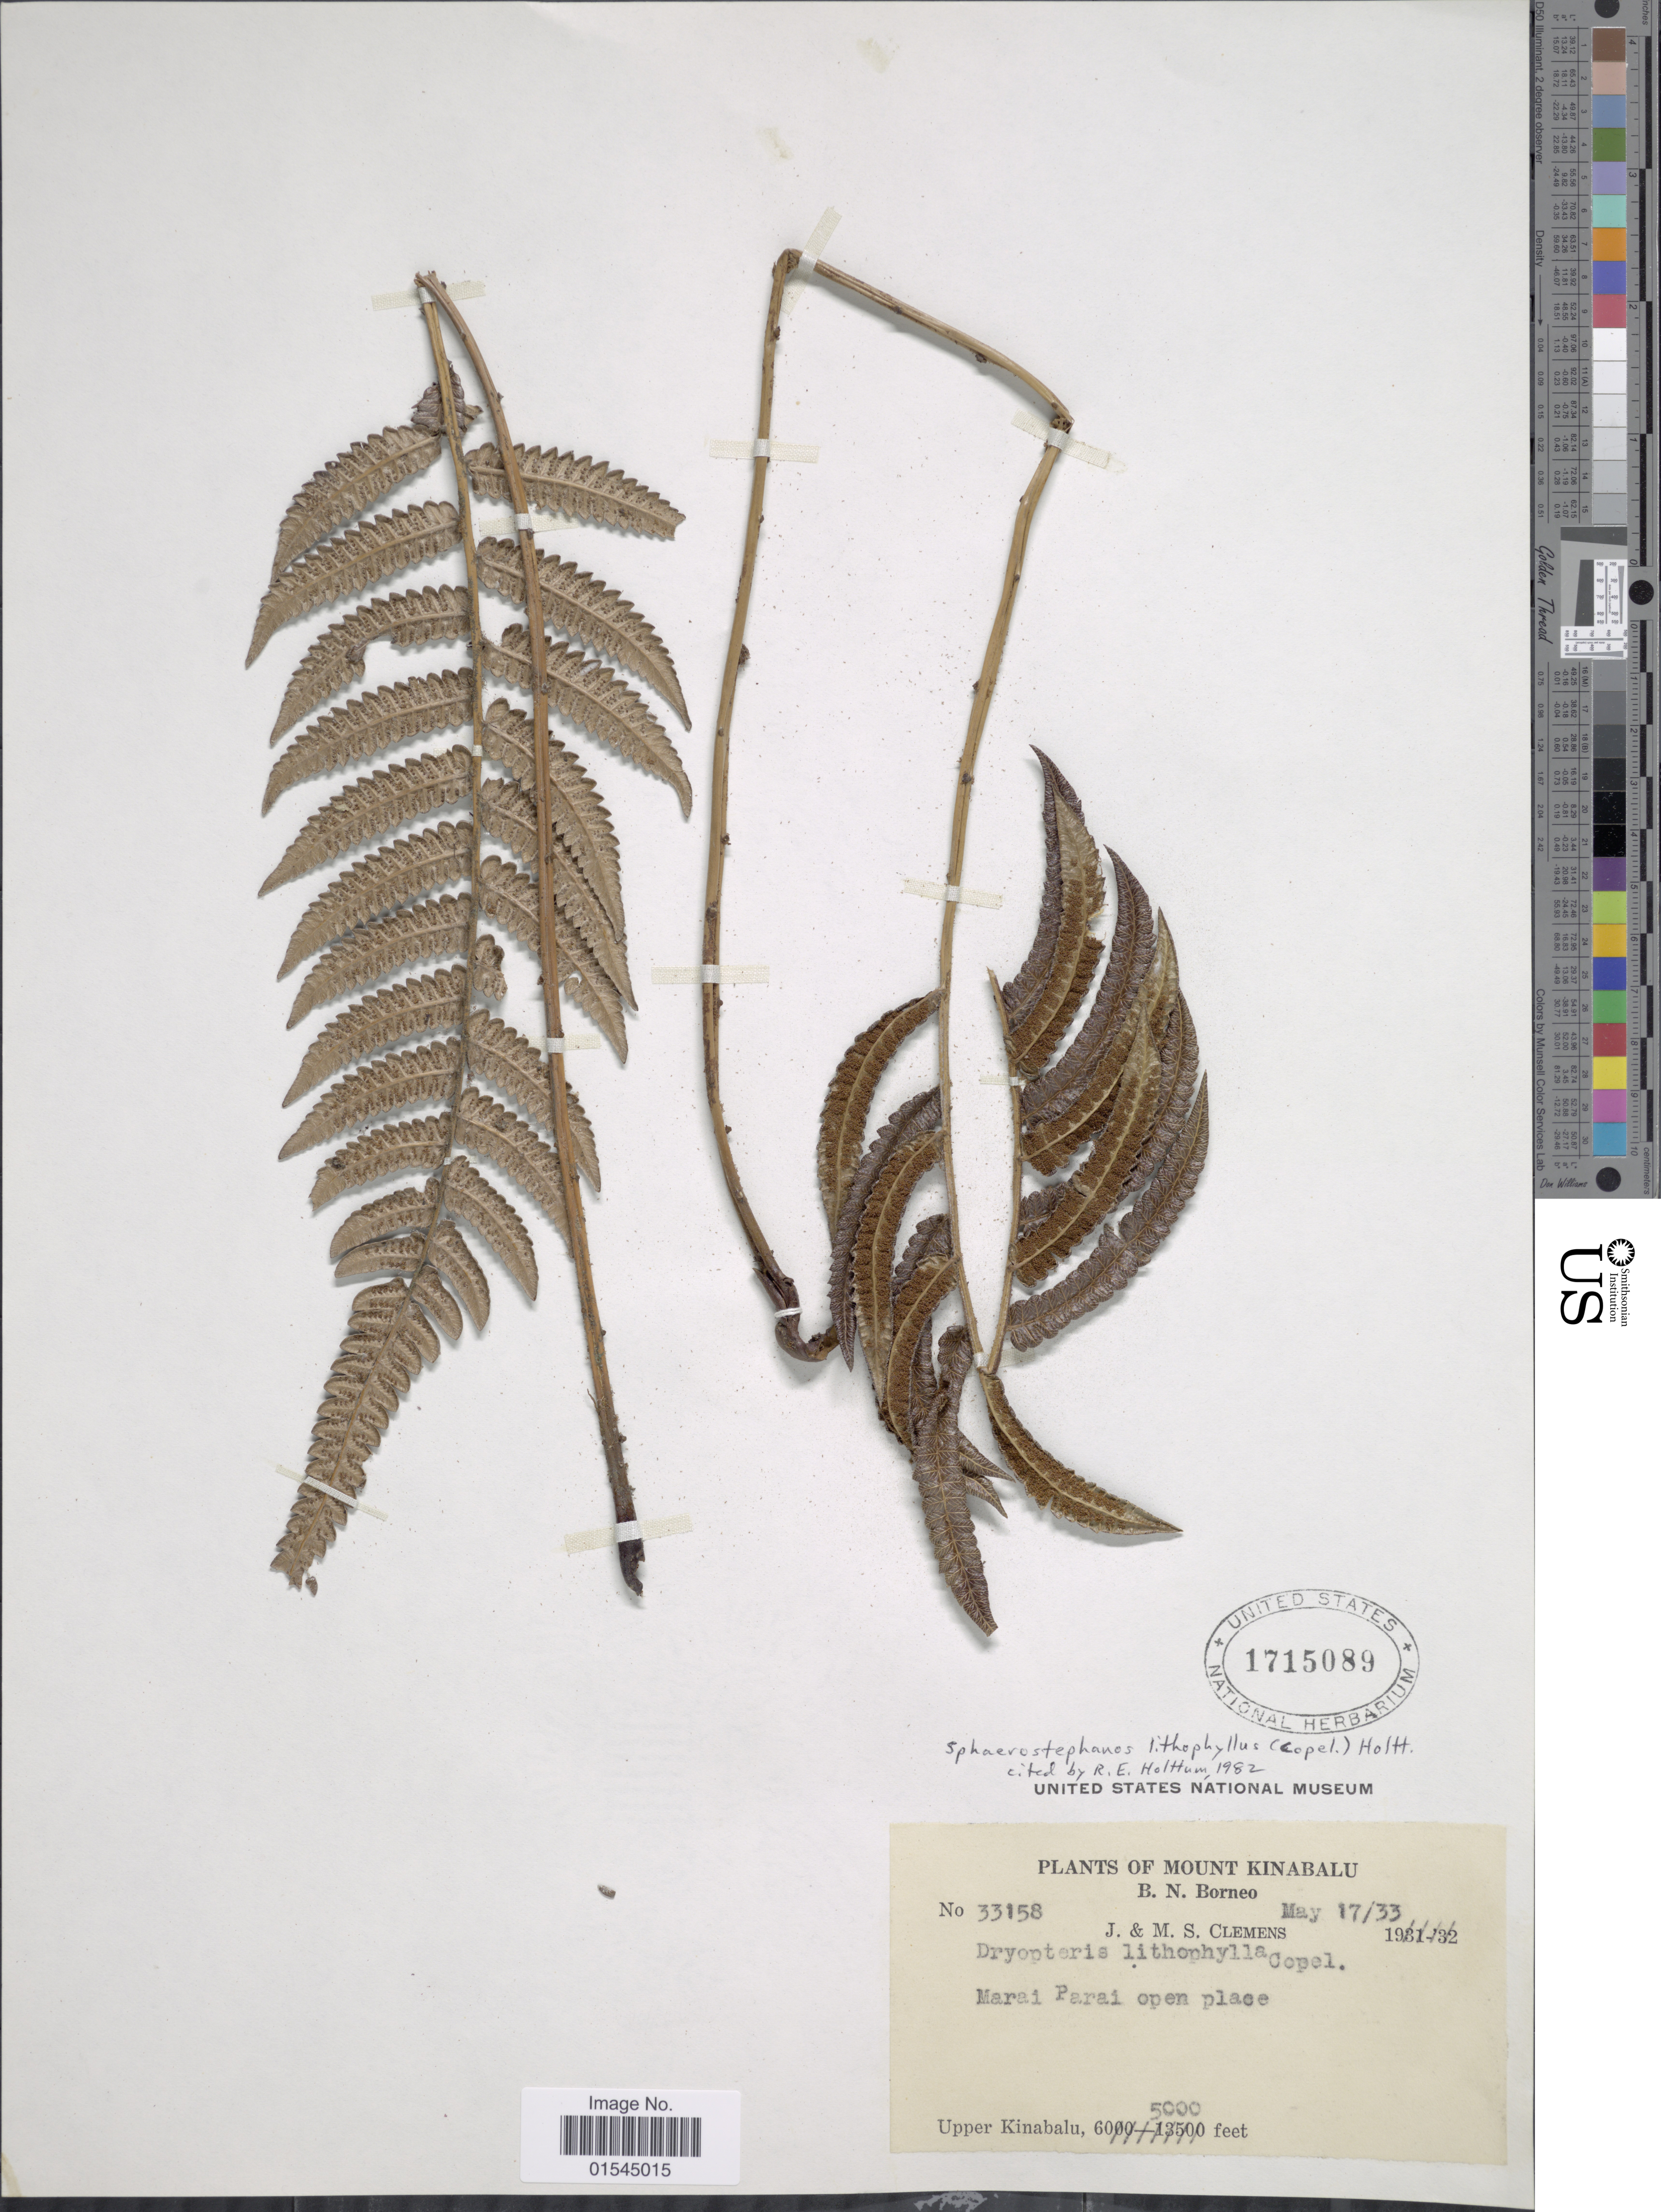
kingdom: Plantae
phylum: Tracheophyta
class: Polypodiopsida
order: Polypodiales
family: Thelypteridaceae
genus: Sphaerostephanos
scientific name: Sphaerostephanos lithophyllus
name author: (Copel.) Holttum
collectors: J. Clemens & M. S. Clemens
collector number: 33158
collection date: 1933-05-17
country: Malaysia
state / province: Sabah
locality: Mount Kinabalu. B. N. Borneo. Marai Parai. Upper Kinabalu.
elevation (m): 1524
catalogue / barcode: US 1715089